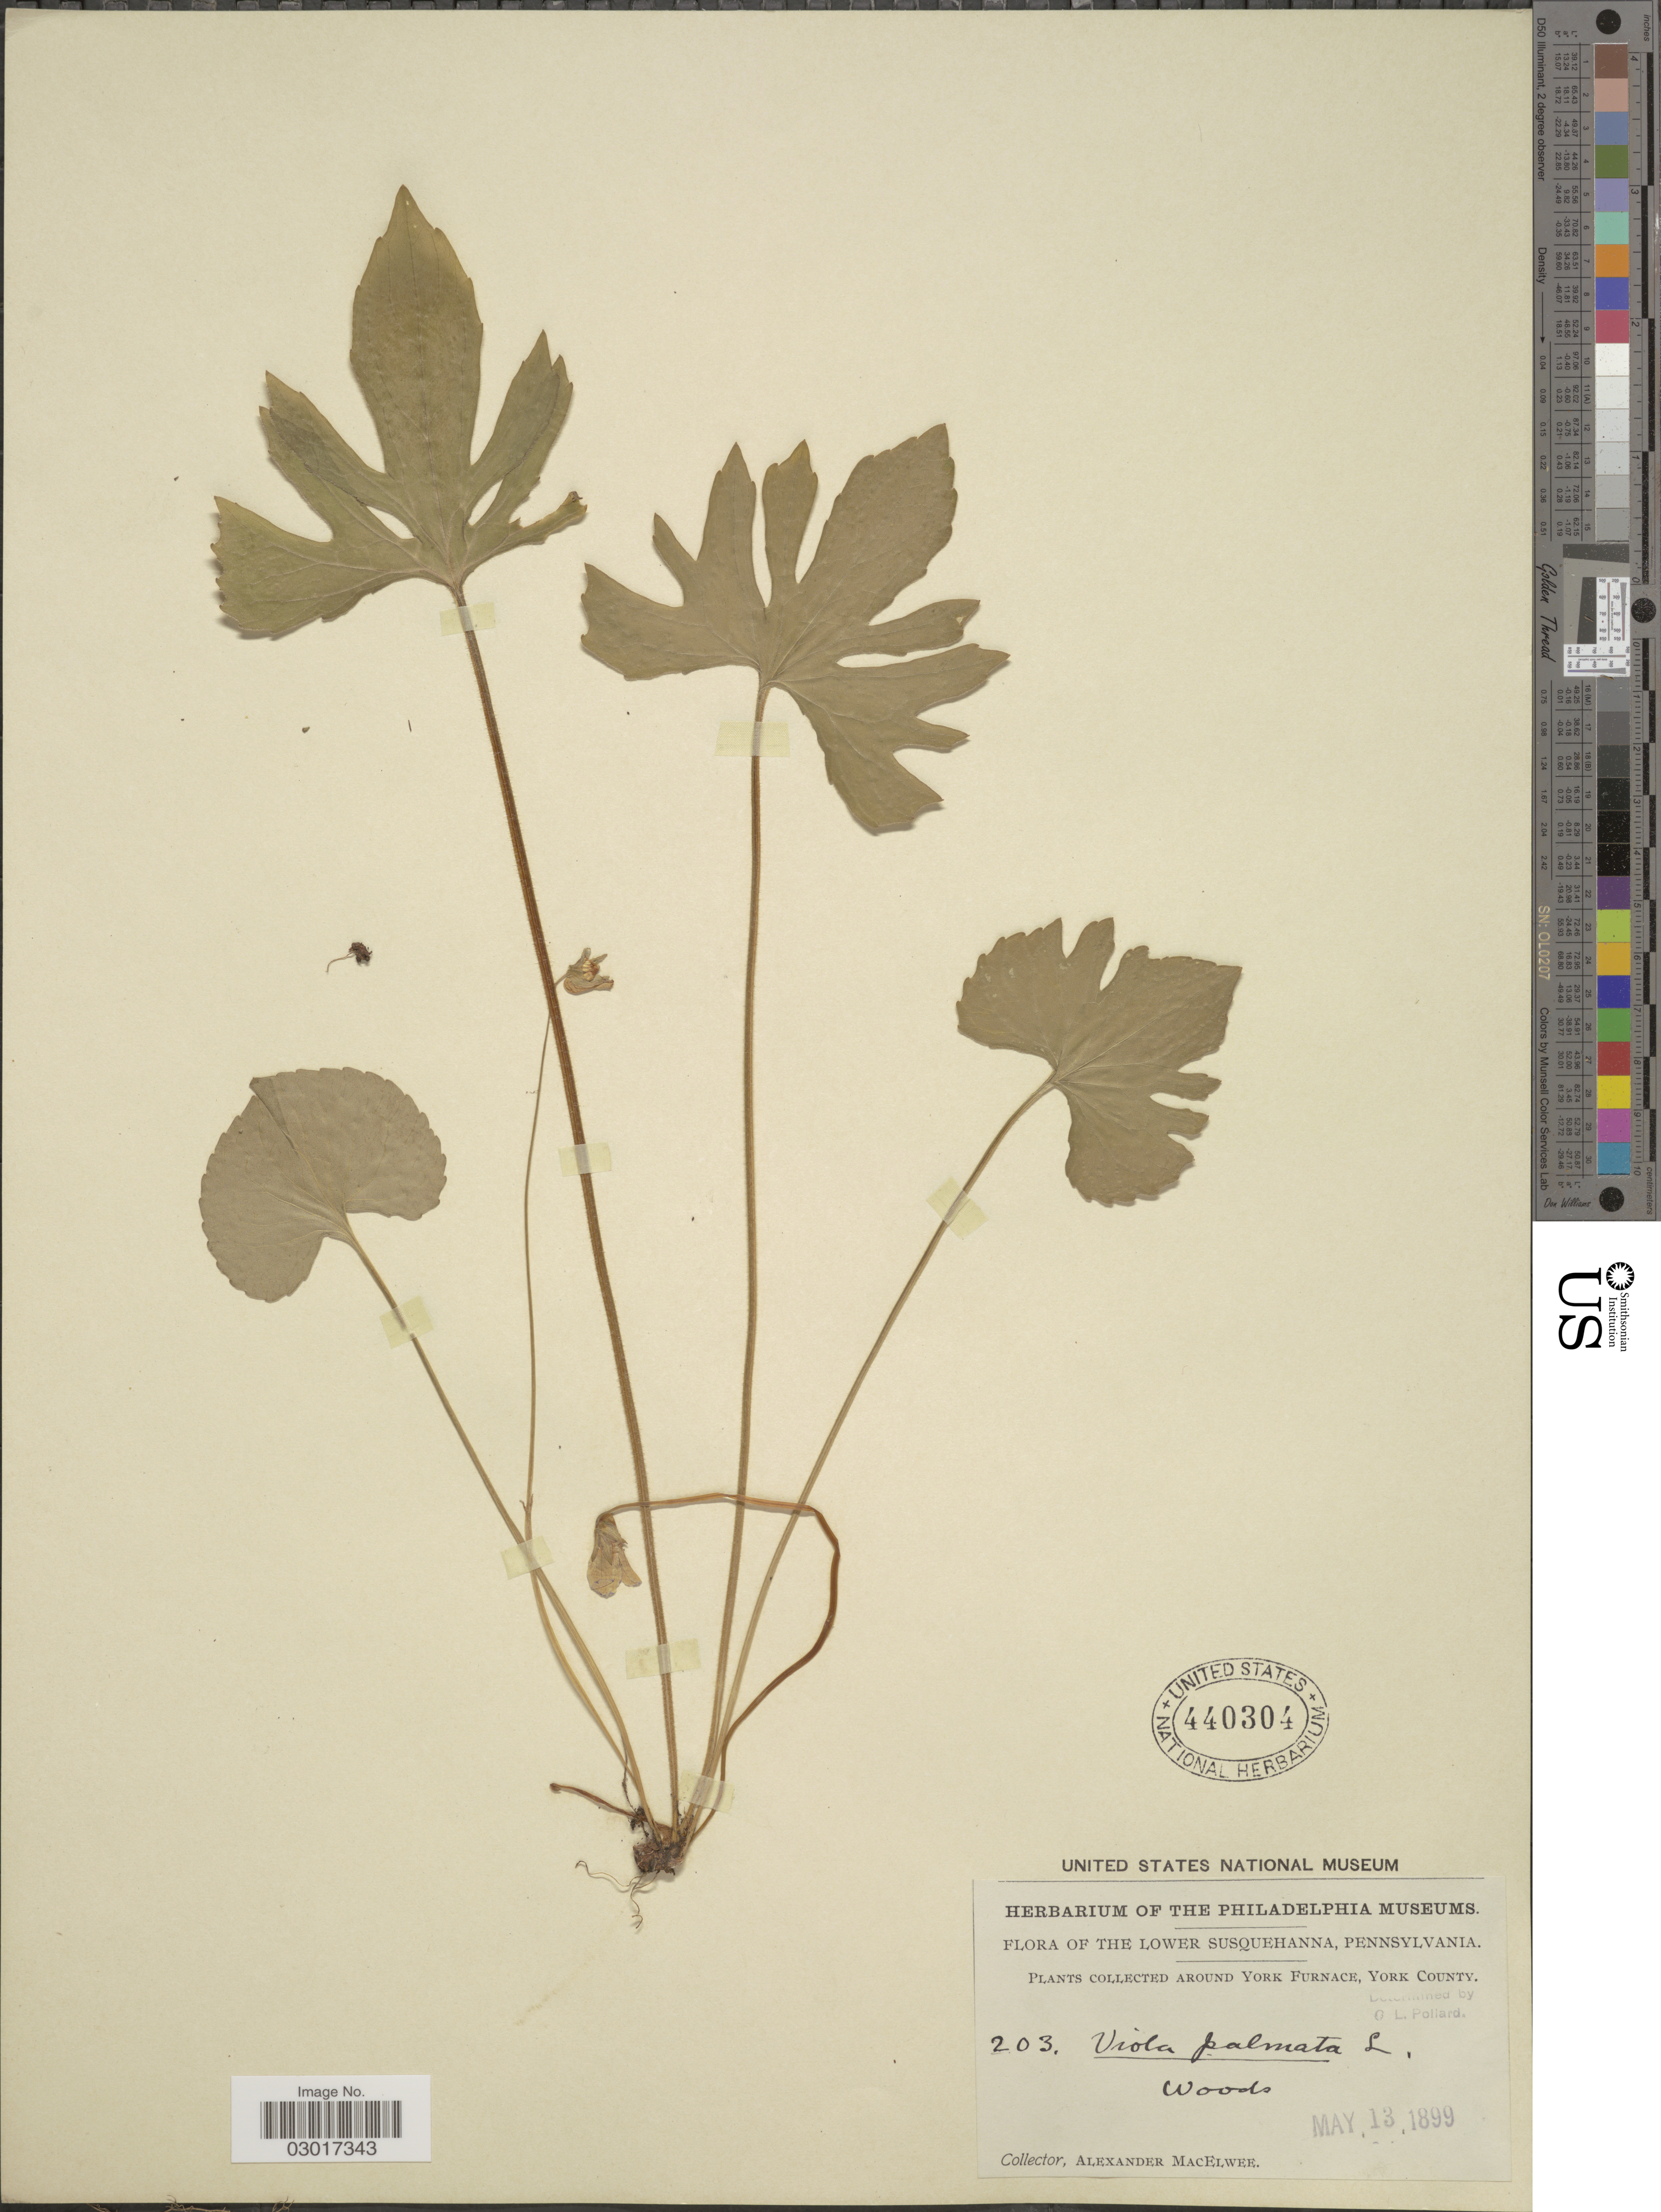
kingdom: Plantae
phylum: Tracheophyta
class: Magnoliopsida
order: Malpighiales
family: Violaceae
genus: Viola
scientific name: Viola triloba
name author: Schwein.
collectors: A. MacElwee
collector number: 203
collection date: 1899-05-13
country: United States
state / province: Pennsylvania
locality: The Lower Susquehanna, around York Furnace, York County.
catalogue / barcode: US 440304